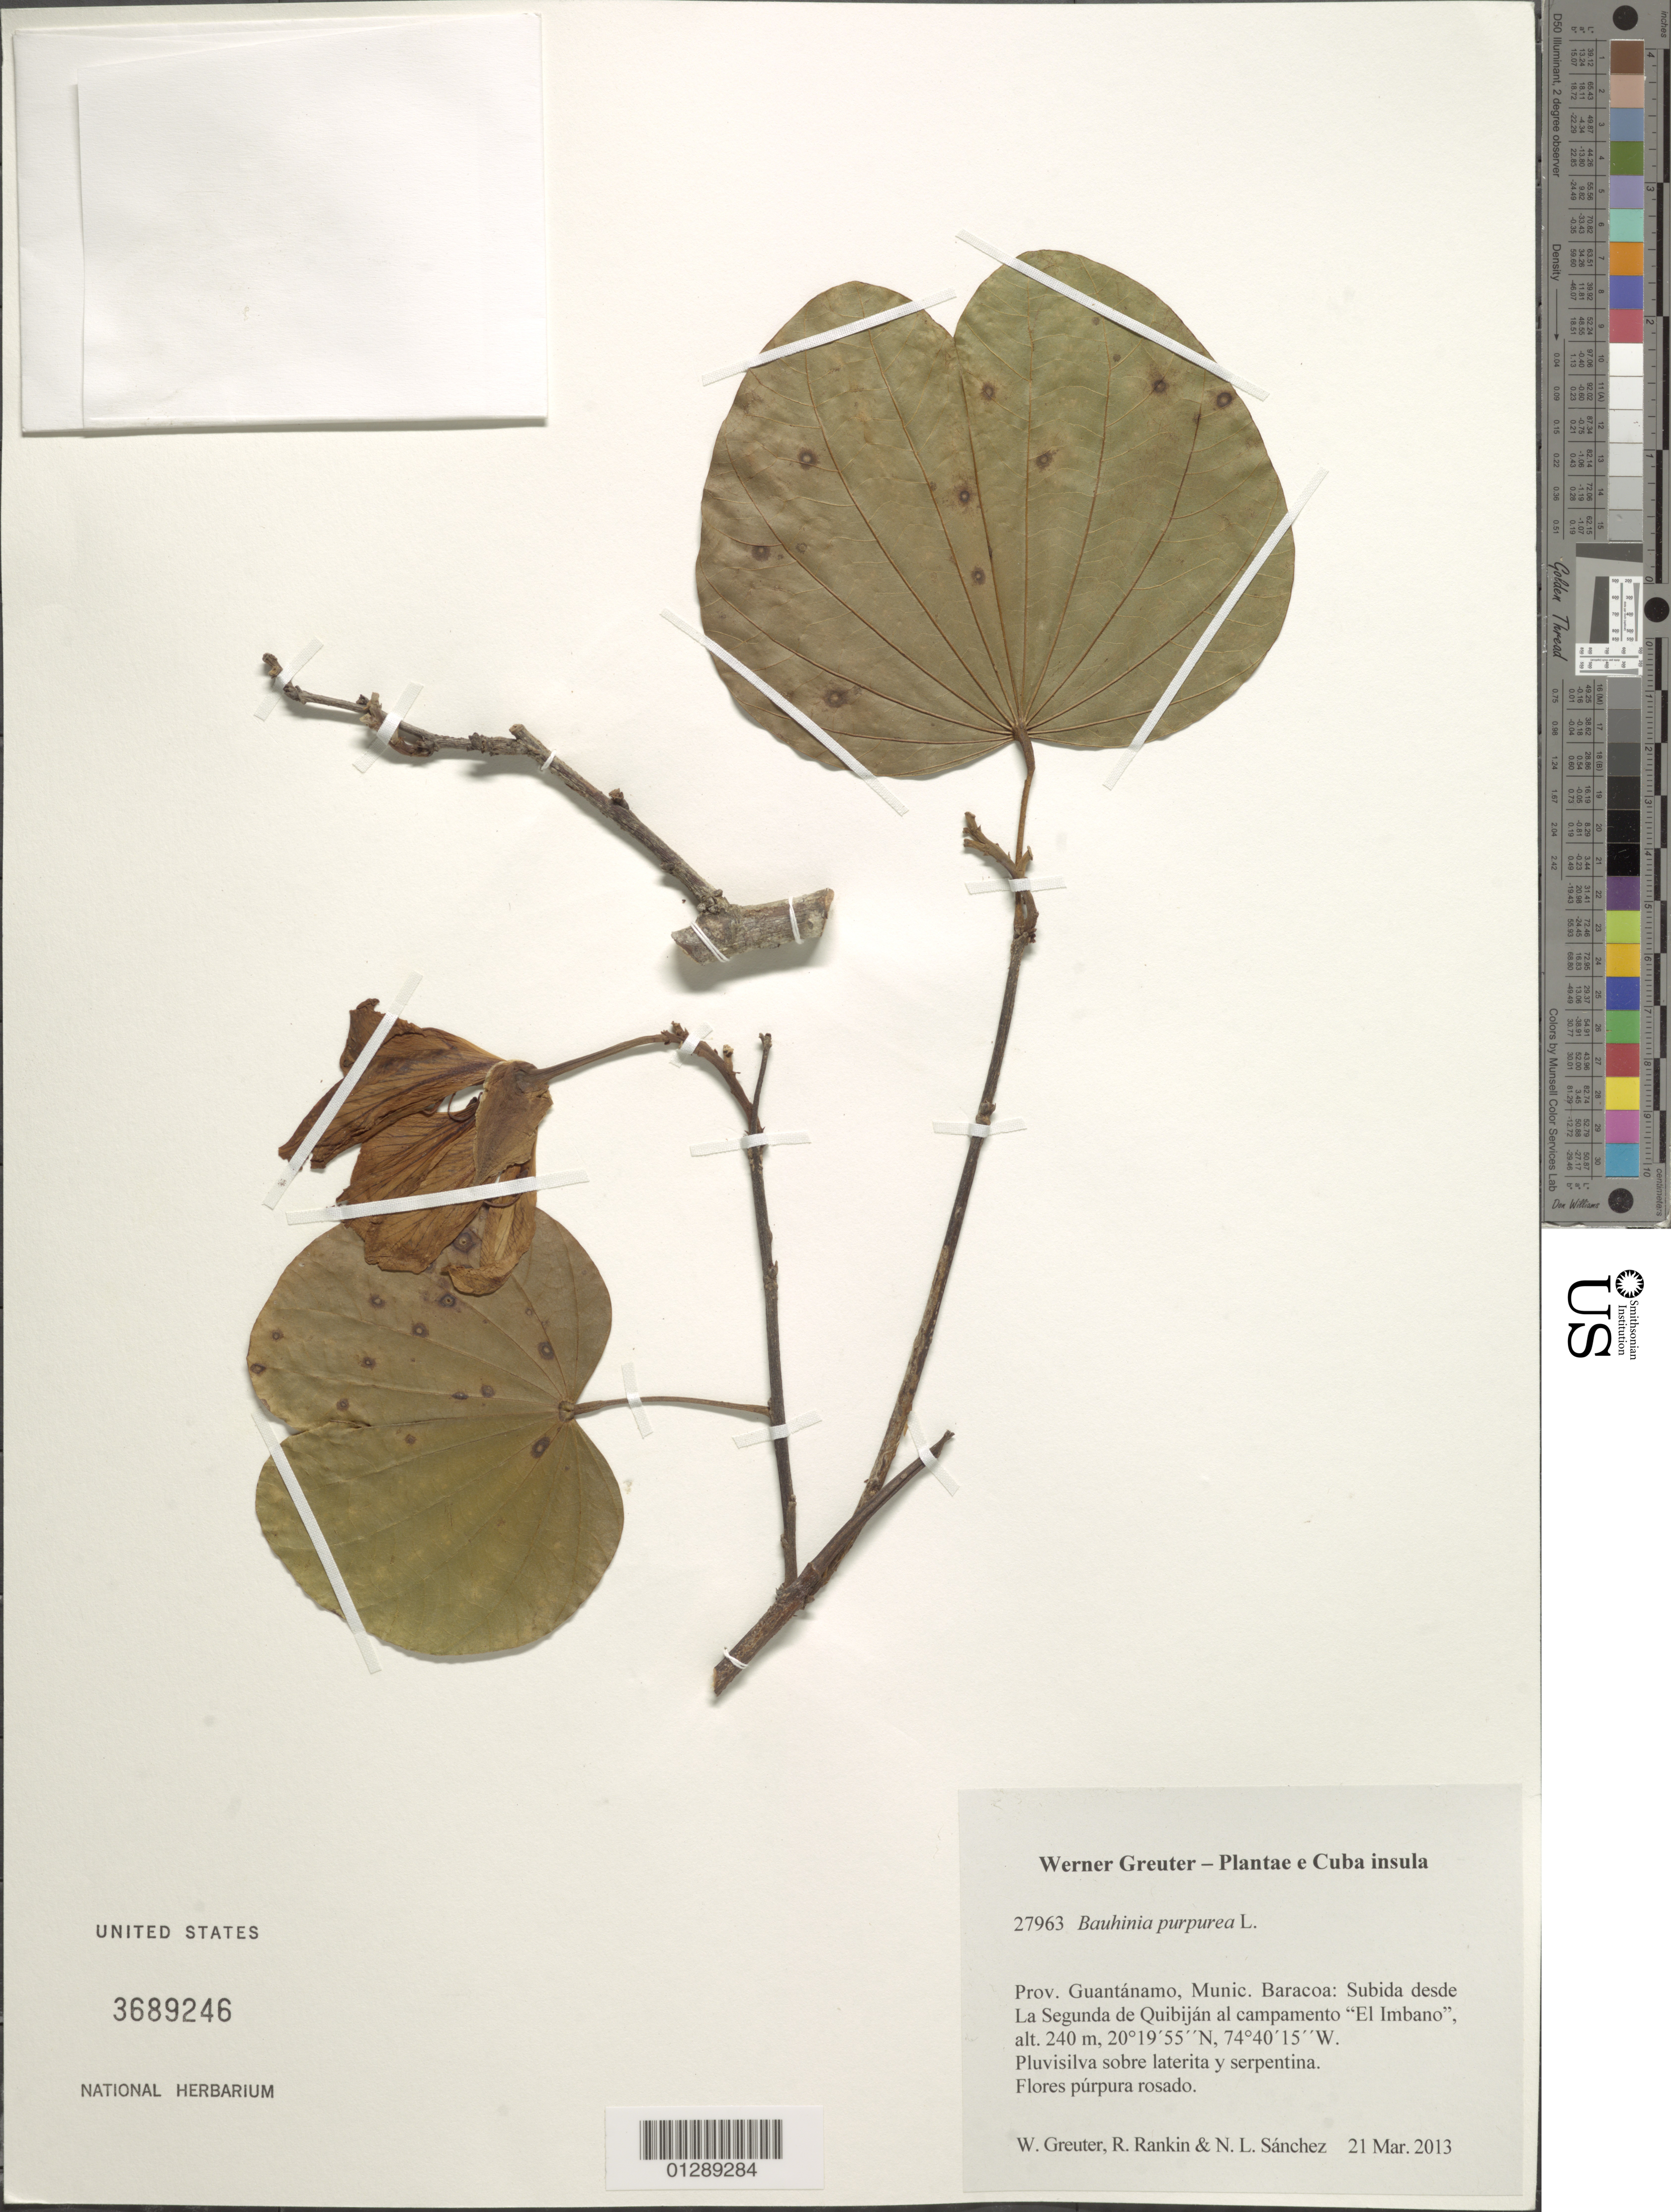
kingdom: Plantae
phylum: Tracheophyta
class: Magnoliopsida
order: Fabales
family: Fabaceae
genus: Bauhinia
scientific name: Bauhinia purpurea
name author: L.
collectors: W. R. Greuter, R. Rankin Rodriguez & N. Sanchez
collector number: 27963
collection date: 2013-03-21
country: Cuba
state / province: Guantanamo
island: Cuba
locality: Munic. Baracoa: Subida desde La Segunda de Quibiján al campamento "El Imbano".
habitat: Pluvisilva sobre laterita y serpentina.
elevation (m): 240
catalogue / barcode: US 3689246